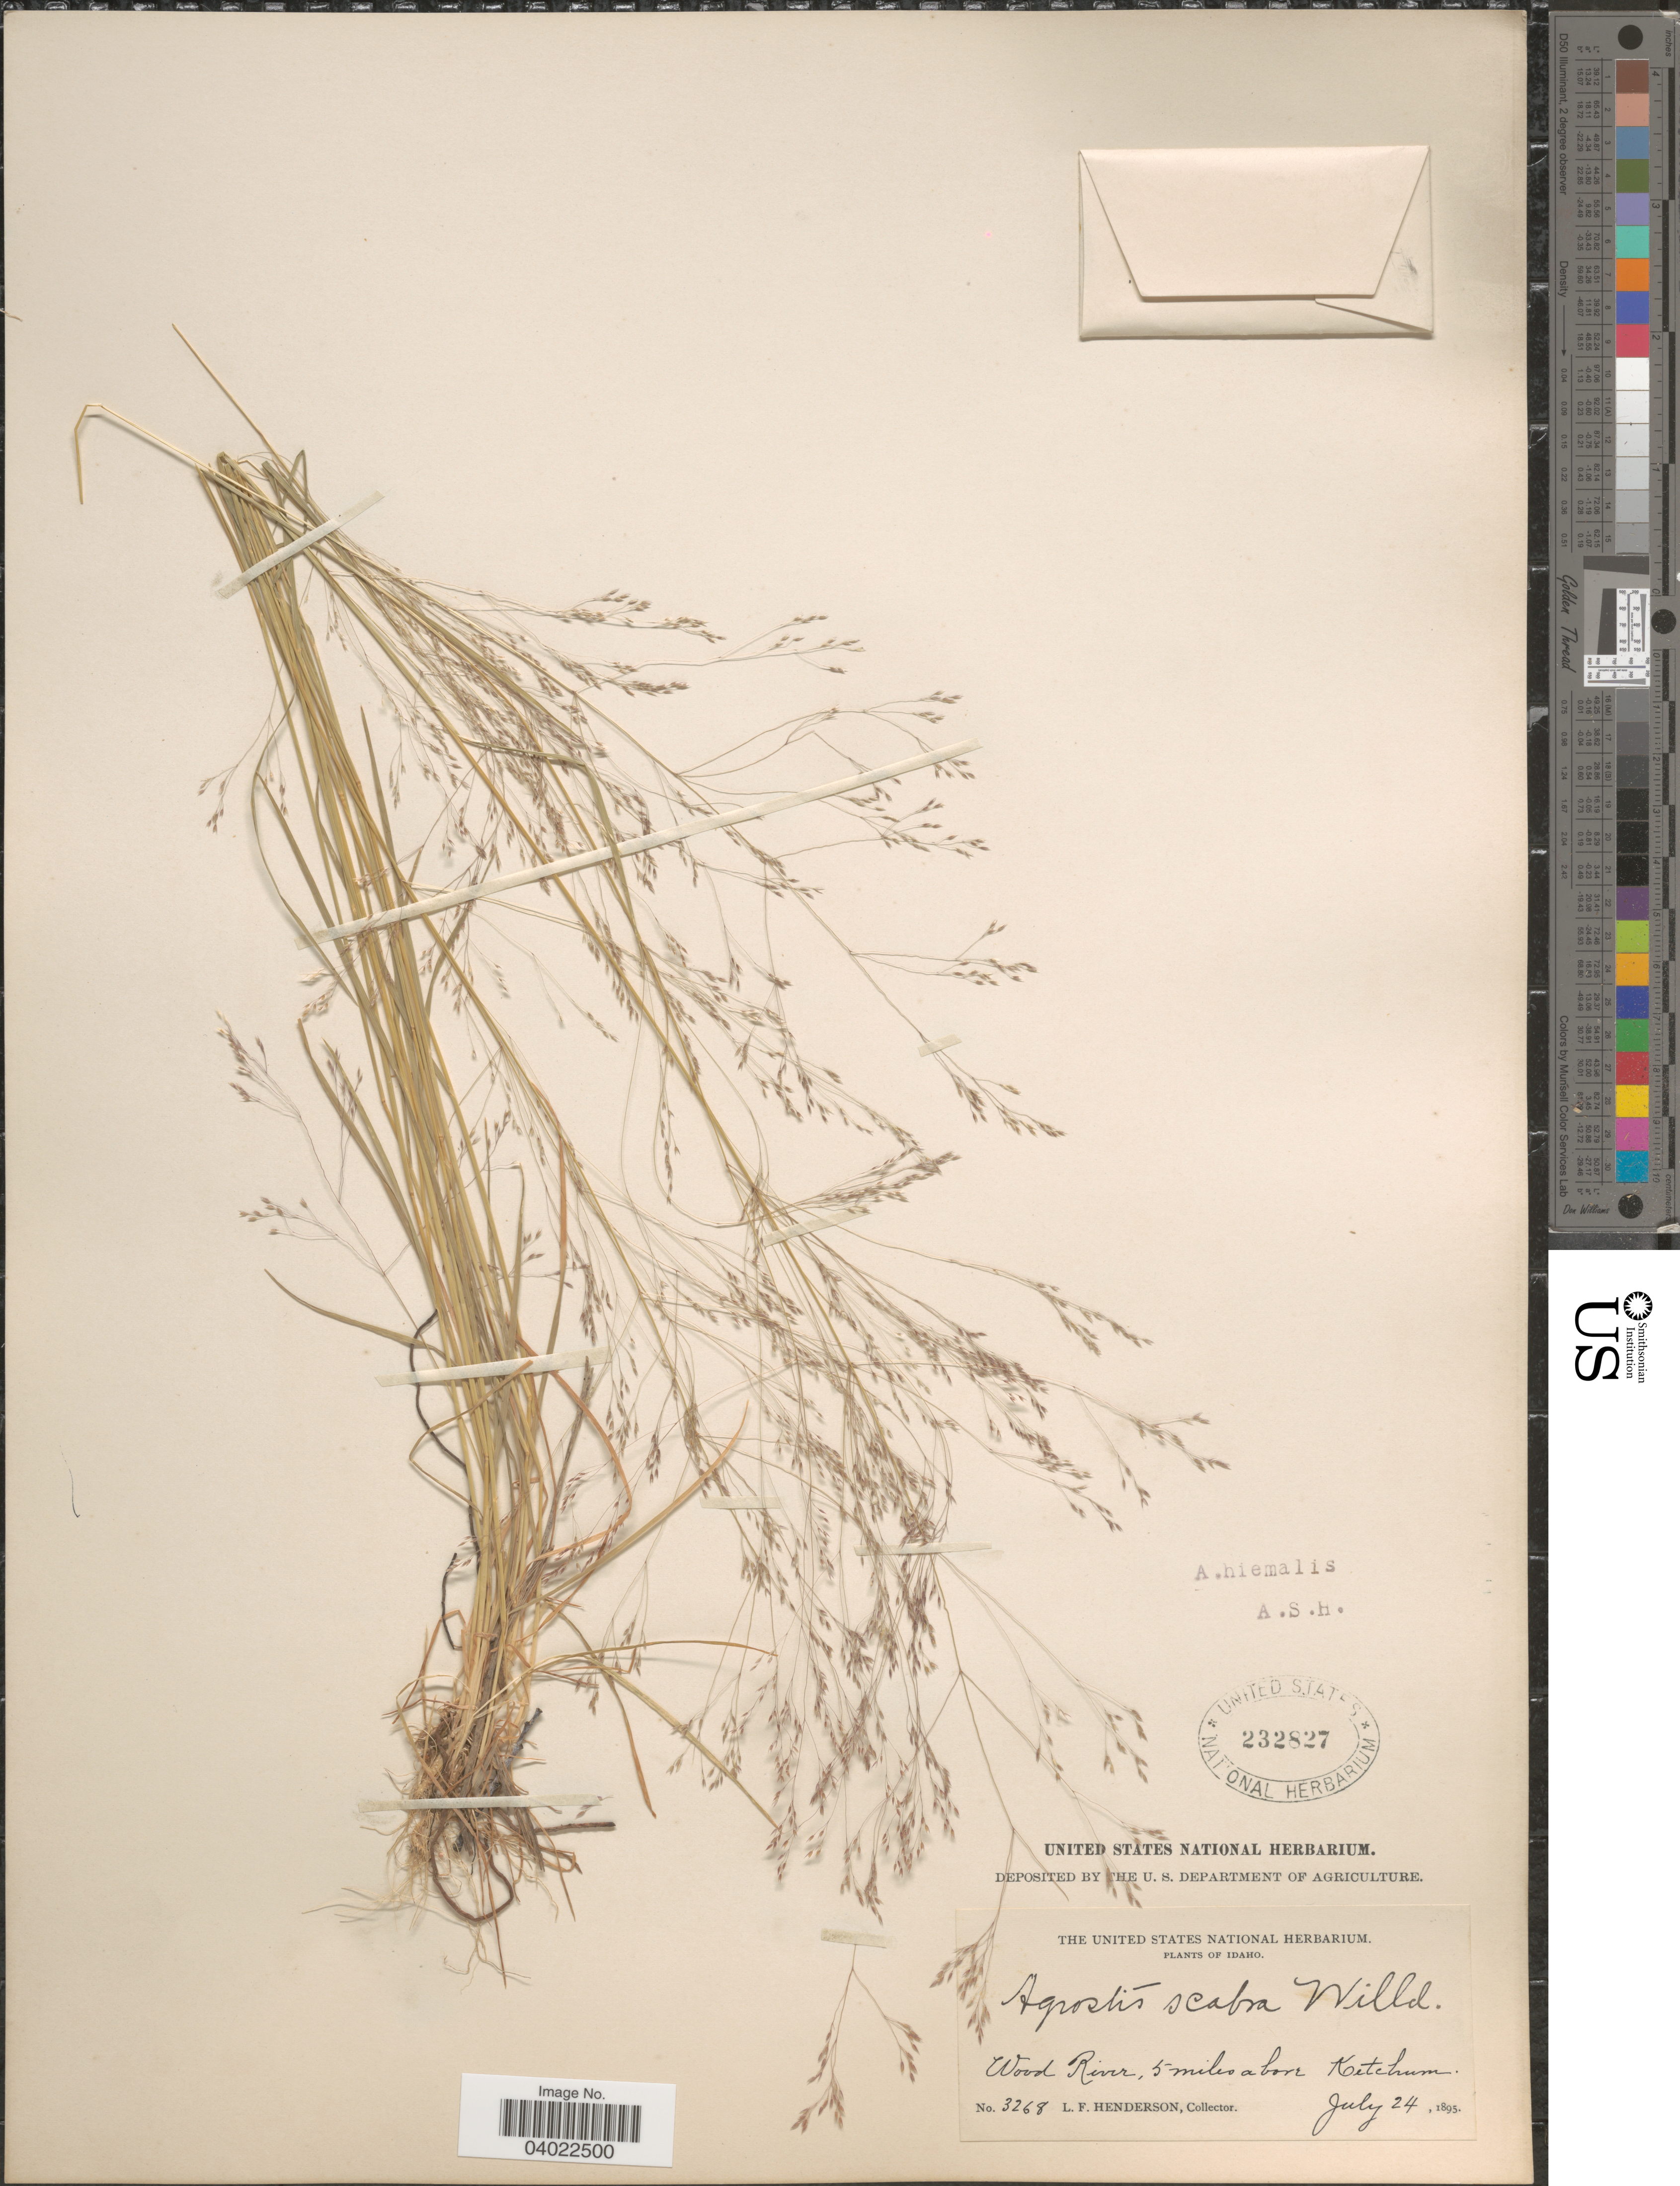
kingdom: Plantae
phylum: Tracheophyta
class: Liliopsida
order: Poales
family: Poaceae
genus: Agrostis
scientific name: Agrostis scabra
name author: Willd.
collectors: L. Henderson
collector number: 3268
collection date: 1895-07-24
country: United States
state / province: Idaho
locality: Wood River, 5 miles above Ketchum.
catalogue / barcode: US 232827